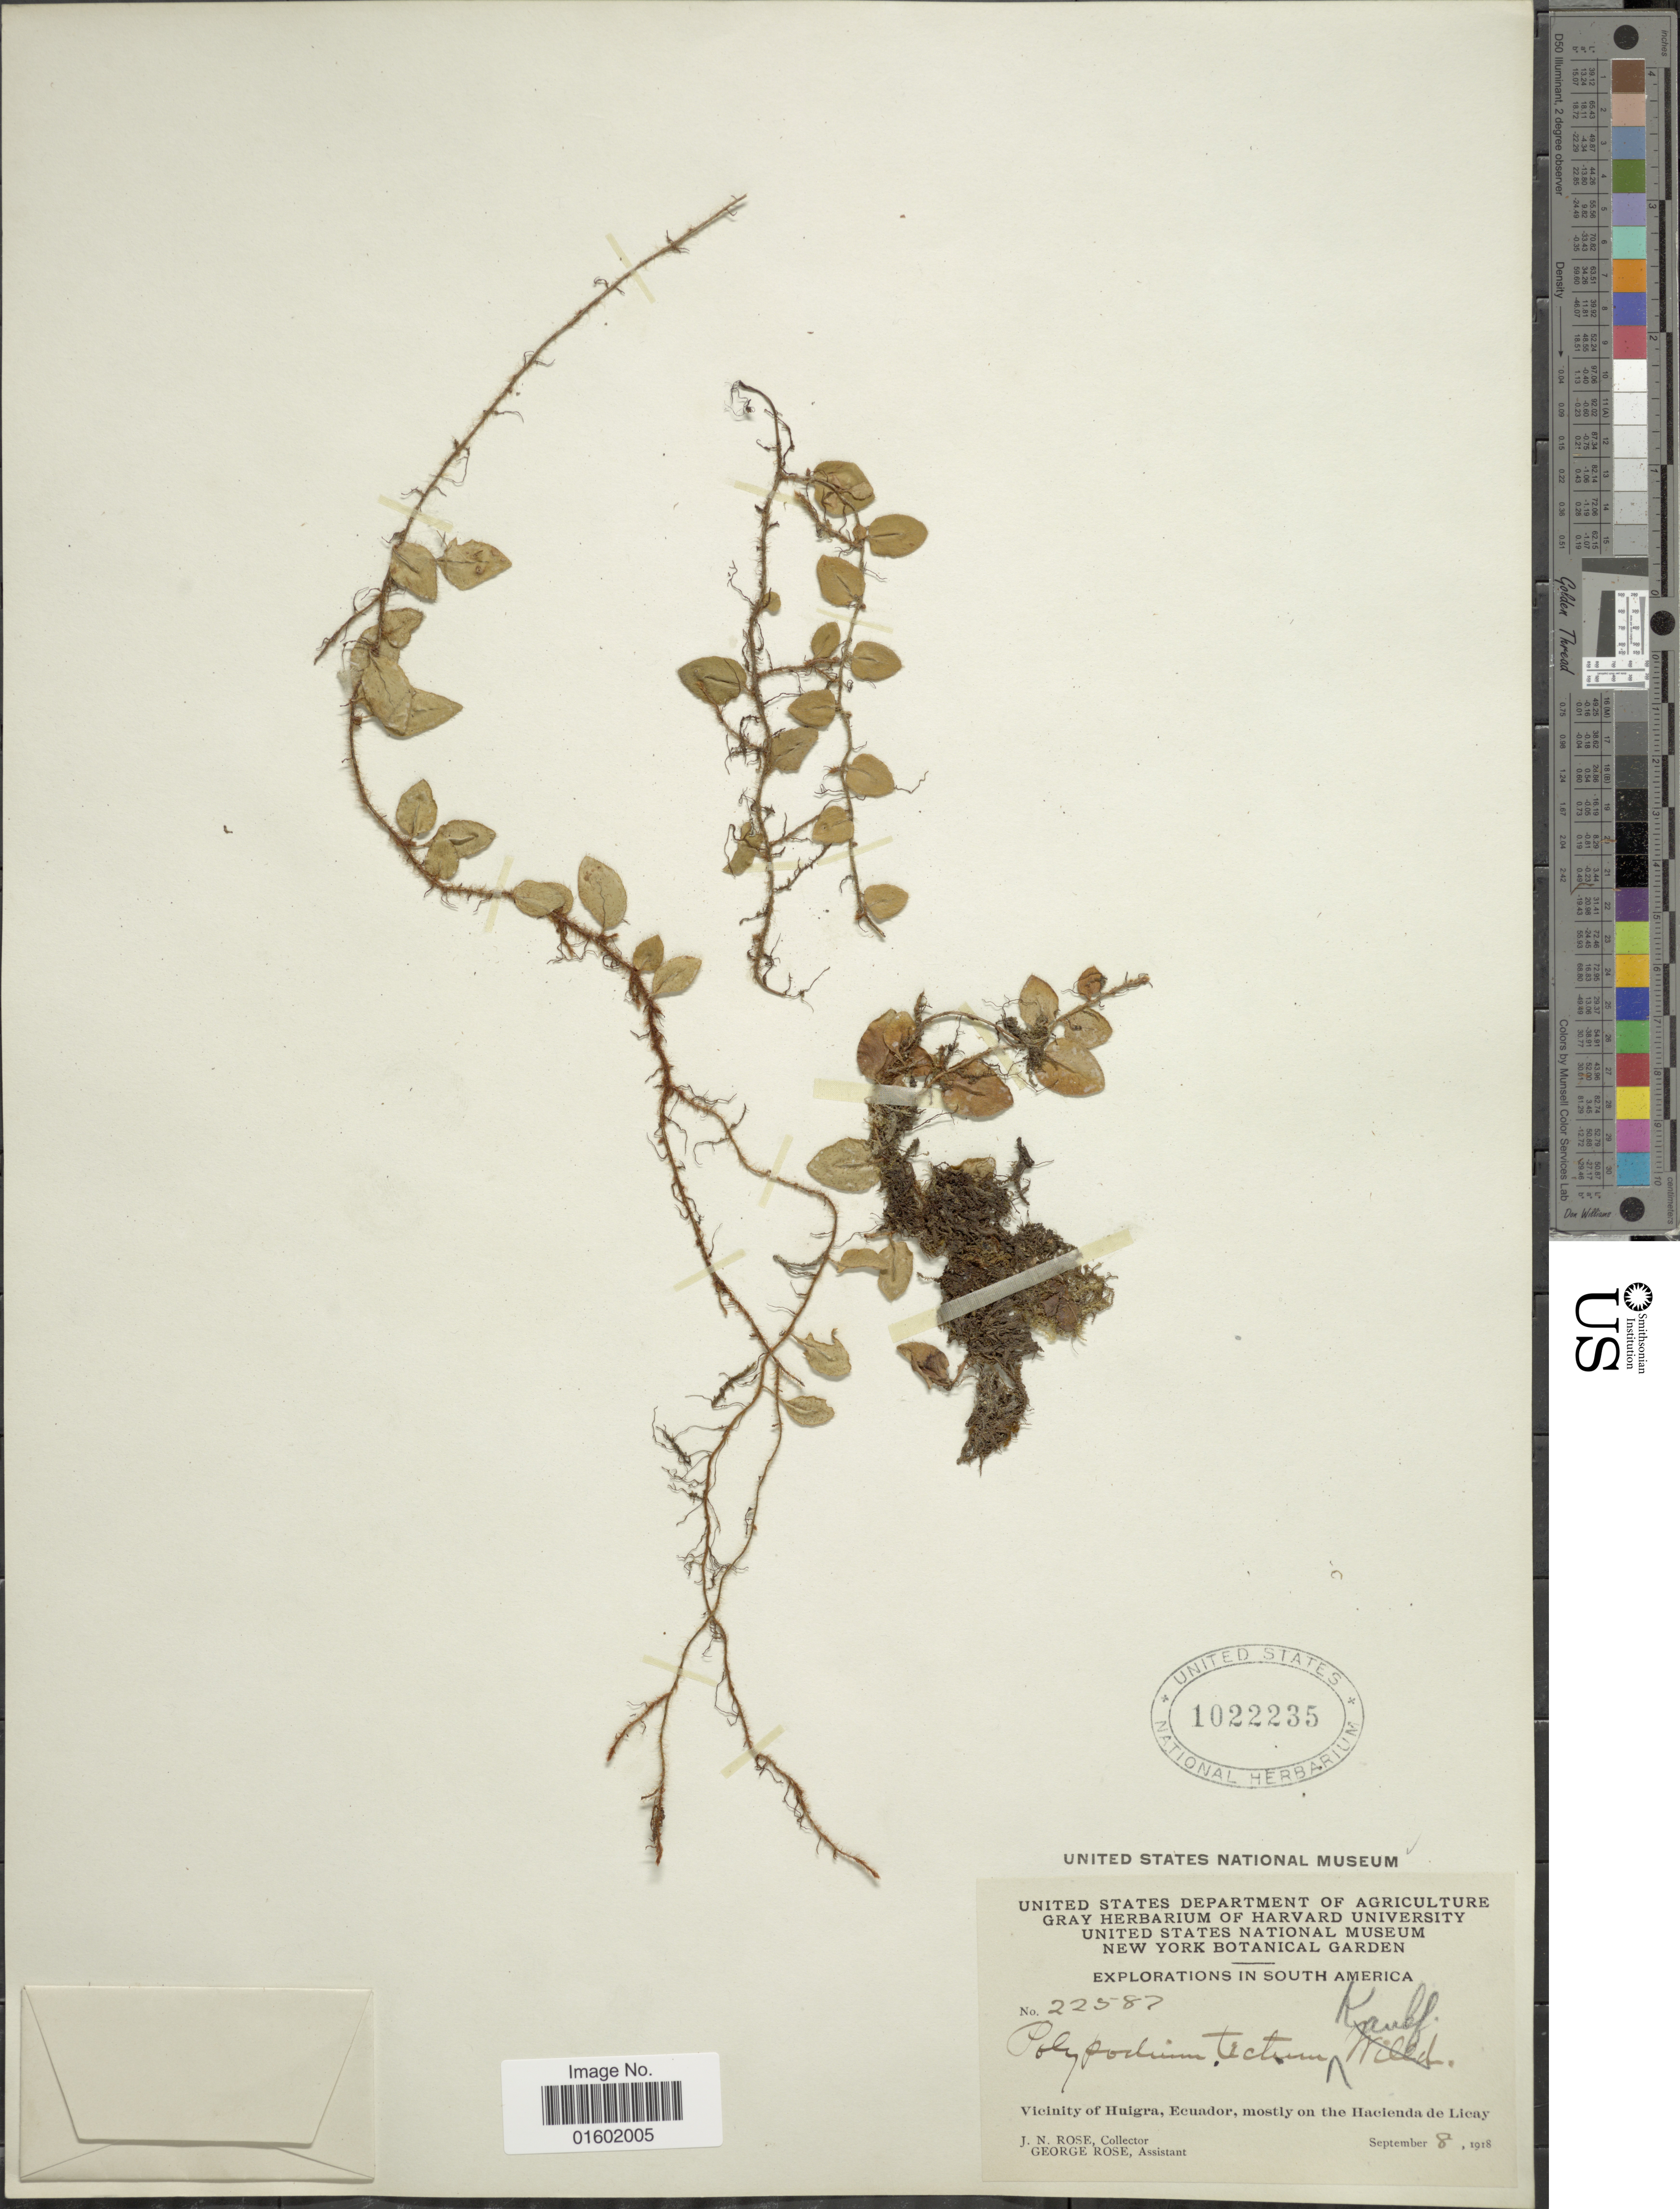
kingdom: Plantae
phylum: Tracheophyta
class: Polypodiopsida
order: Polypodiales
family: Polypodiaceae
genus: Microgramma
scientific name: Microgramma tecta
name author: (Kaulf.) Alston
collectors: J. N. Rose & G. Rose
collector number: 22587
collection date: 1918-09-08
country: Ecuador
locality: Vicinity of Huigra, mostly on the Hacienda de Licay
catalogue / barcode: US 1022235